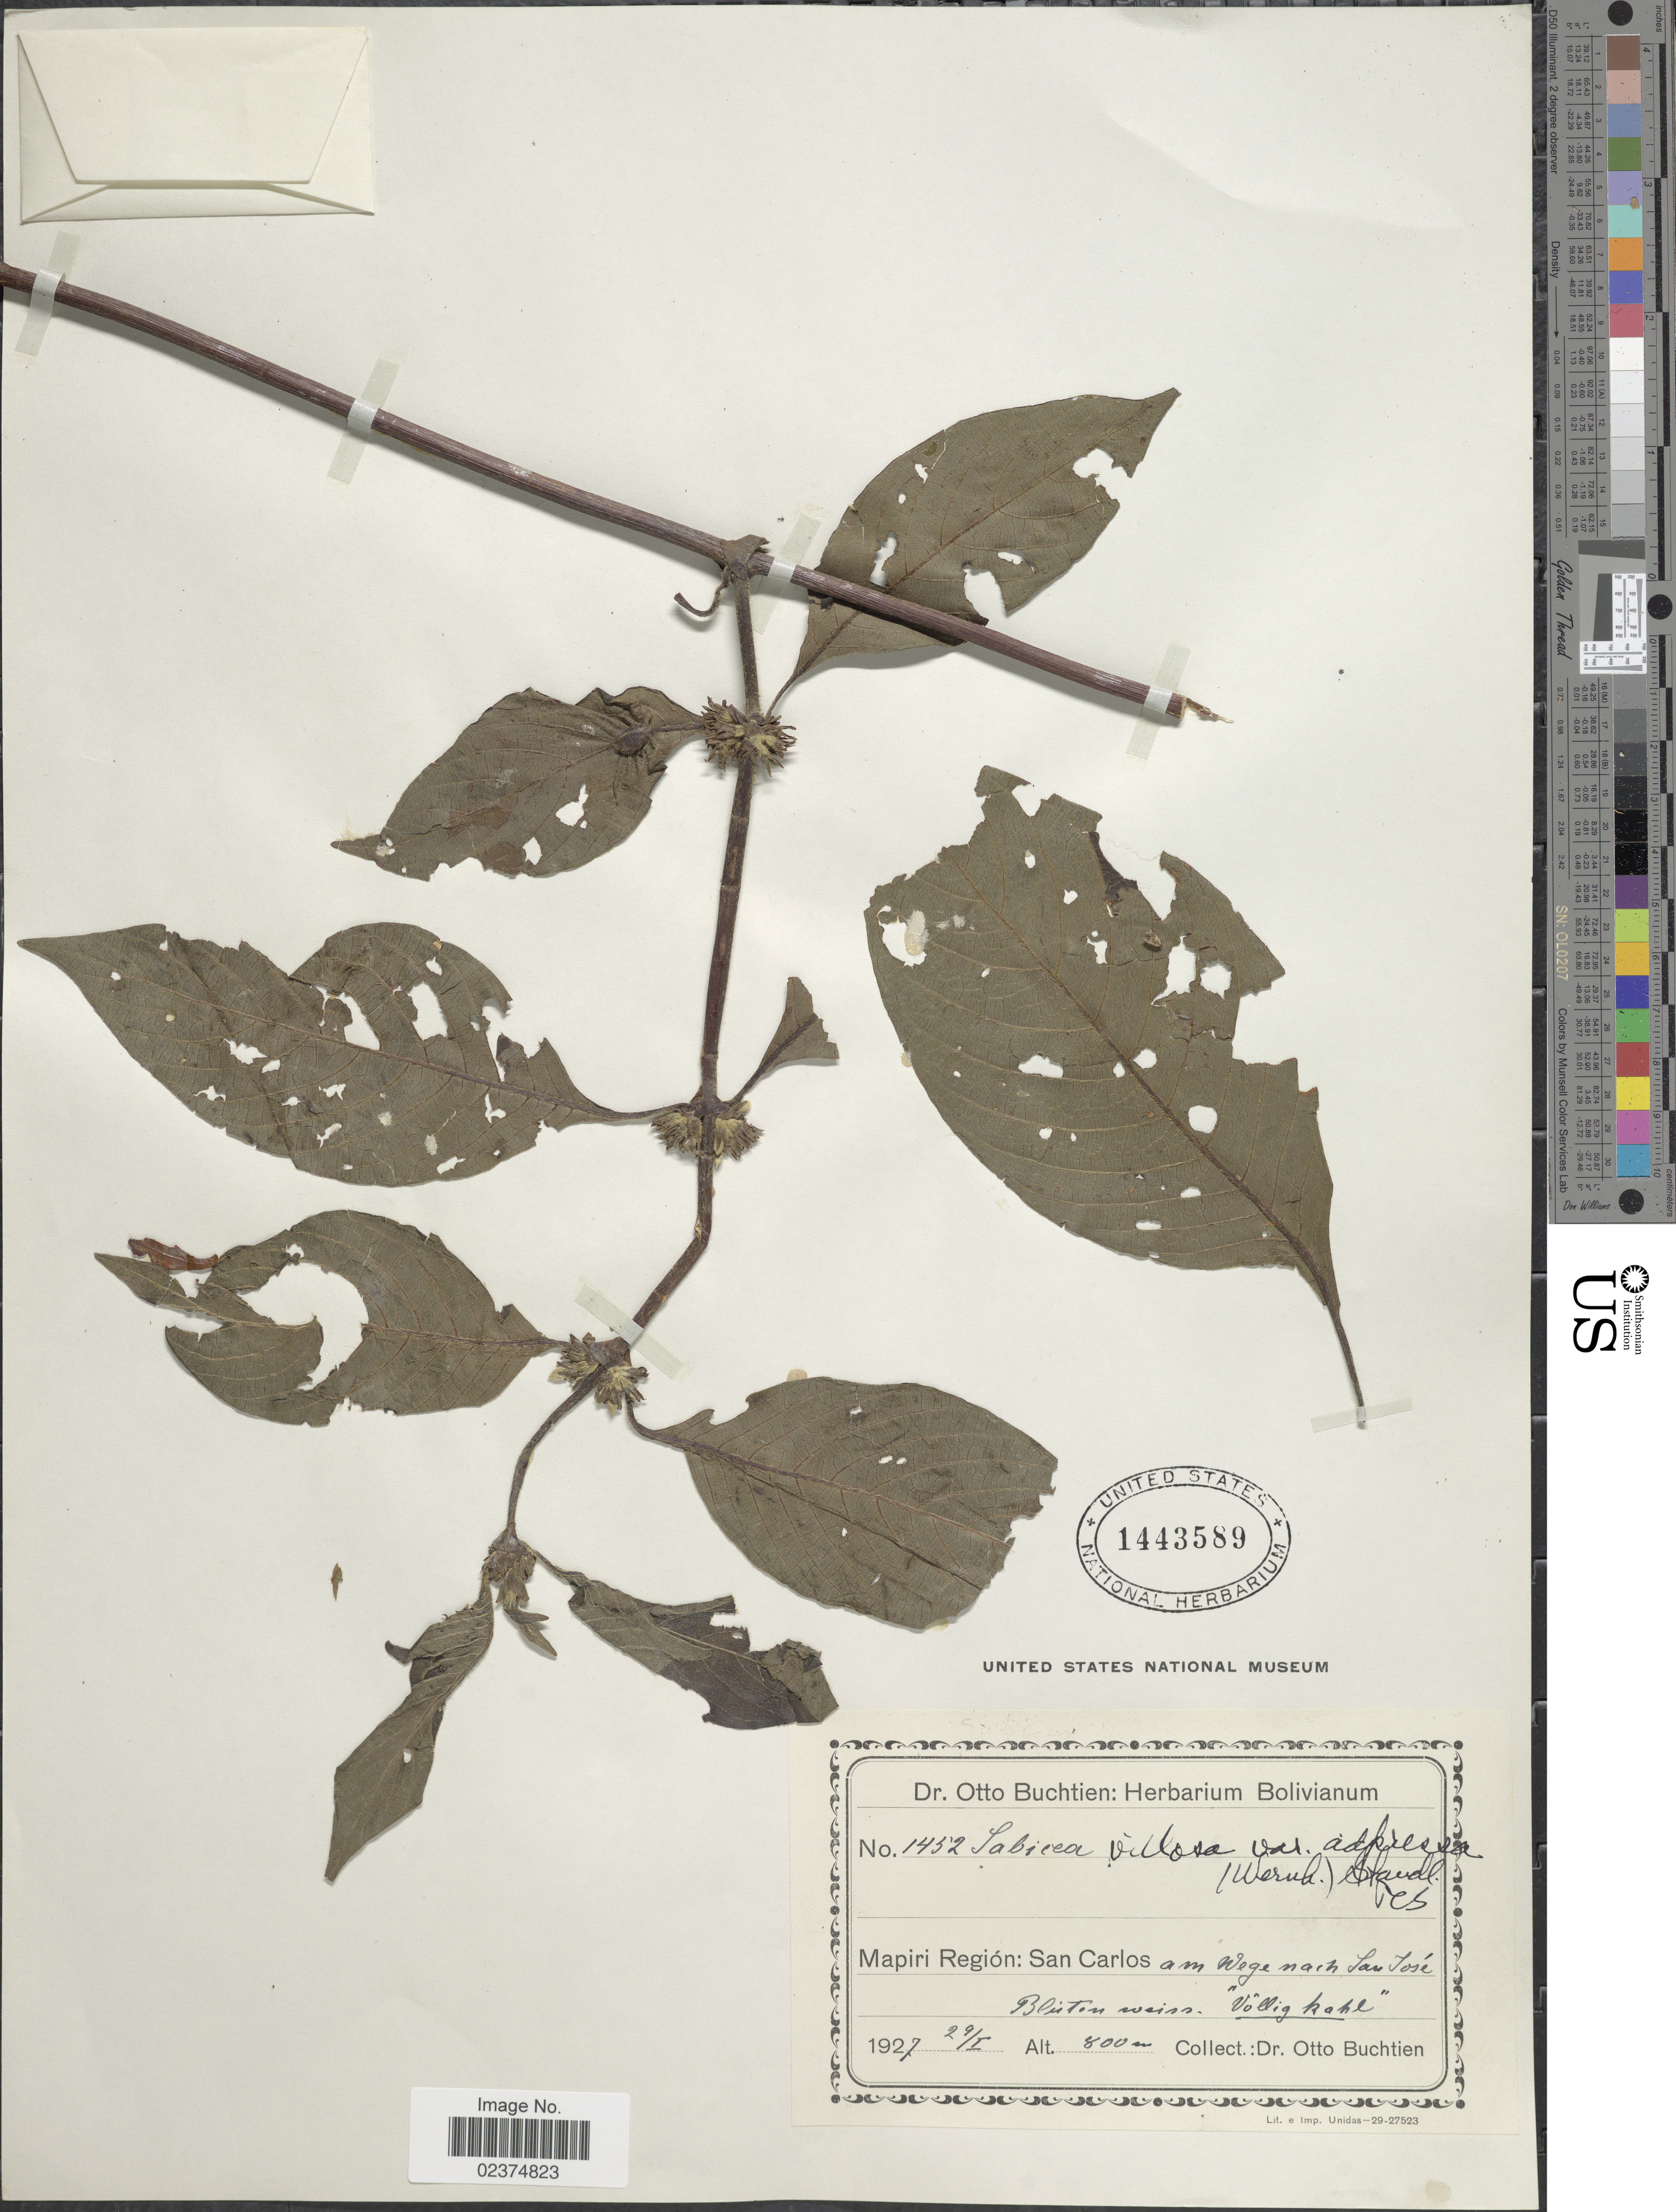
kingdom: Plantae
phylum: Tracheophyta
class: Magnoliopsida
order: Gentianales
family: Rubiaceae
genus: Sabicea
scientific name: Sabicea villosa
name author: Willd. ex Roem. & Schult.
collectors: O. Buchtien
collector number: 1452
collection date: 1927-01-29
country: Bolivia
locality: Mapiri Region: San Carlos am wege nach San Jose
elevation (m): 800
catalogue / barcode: US 1443589